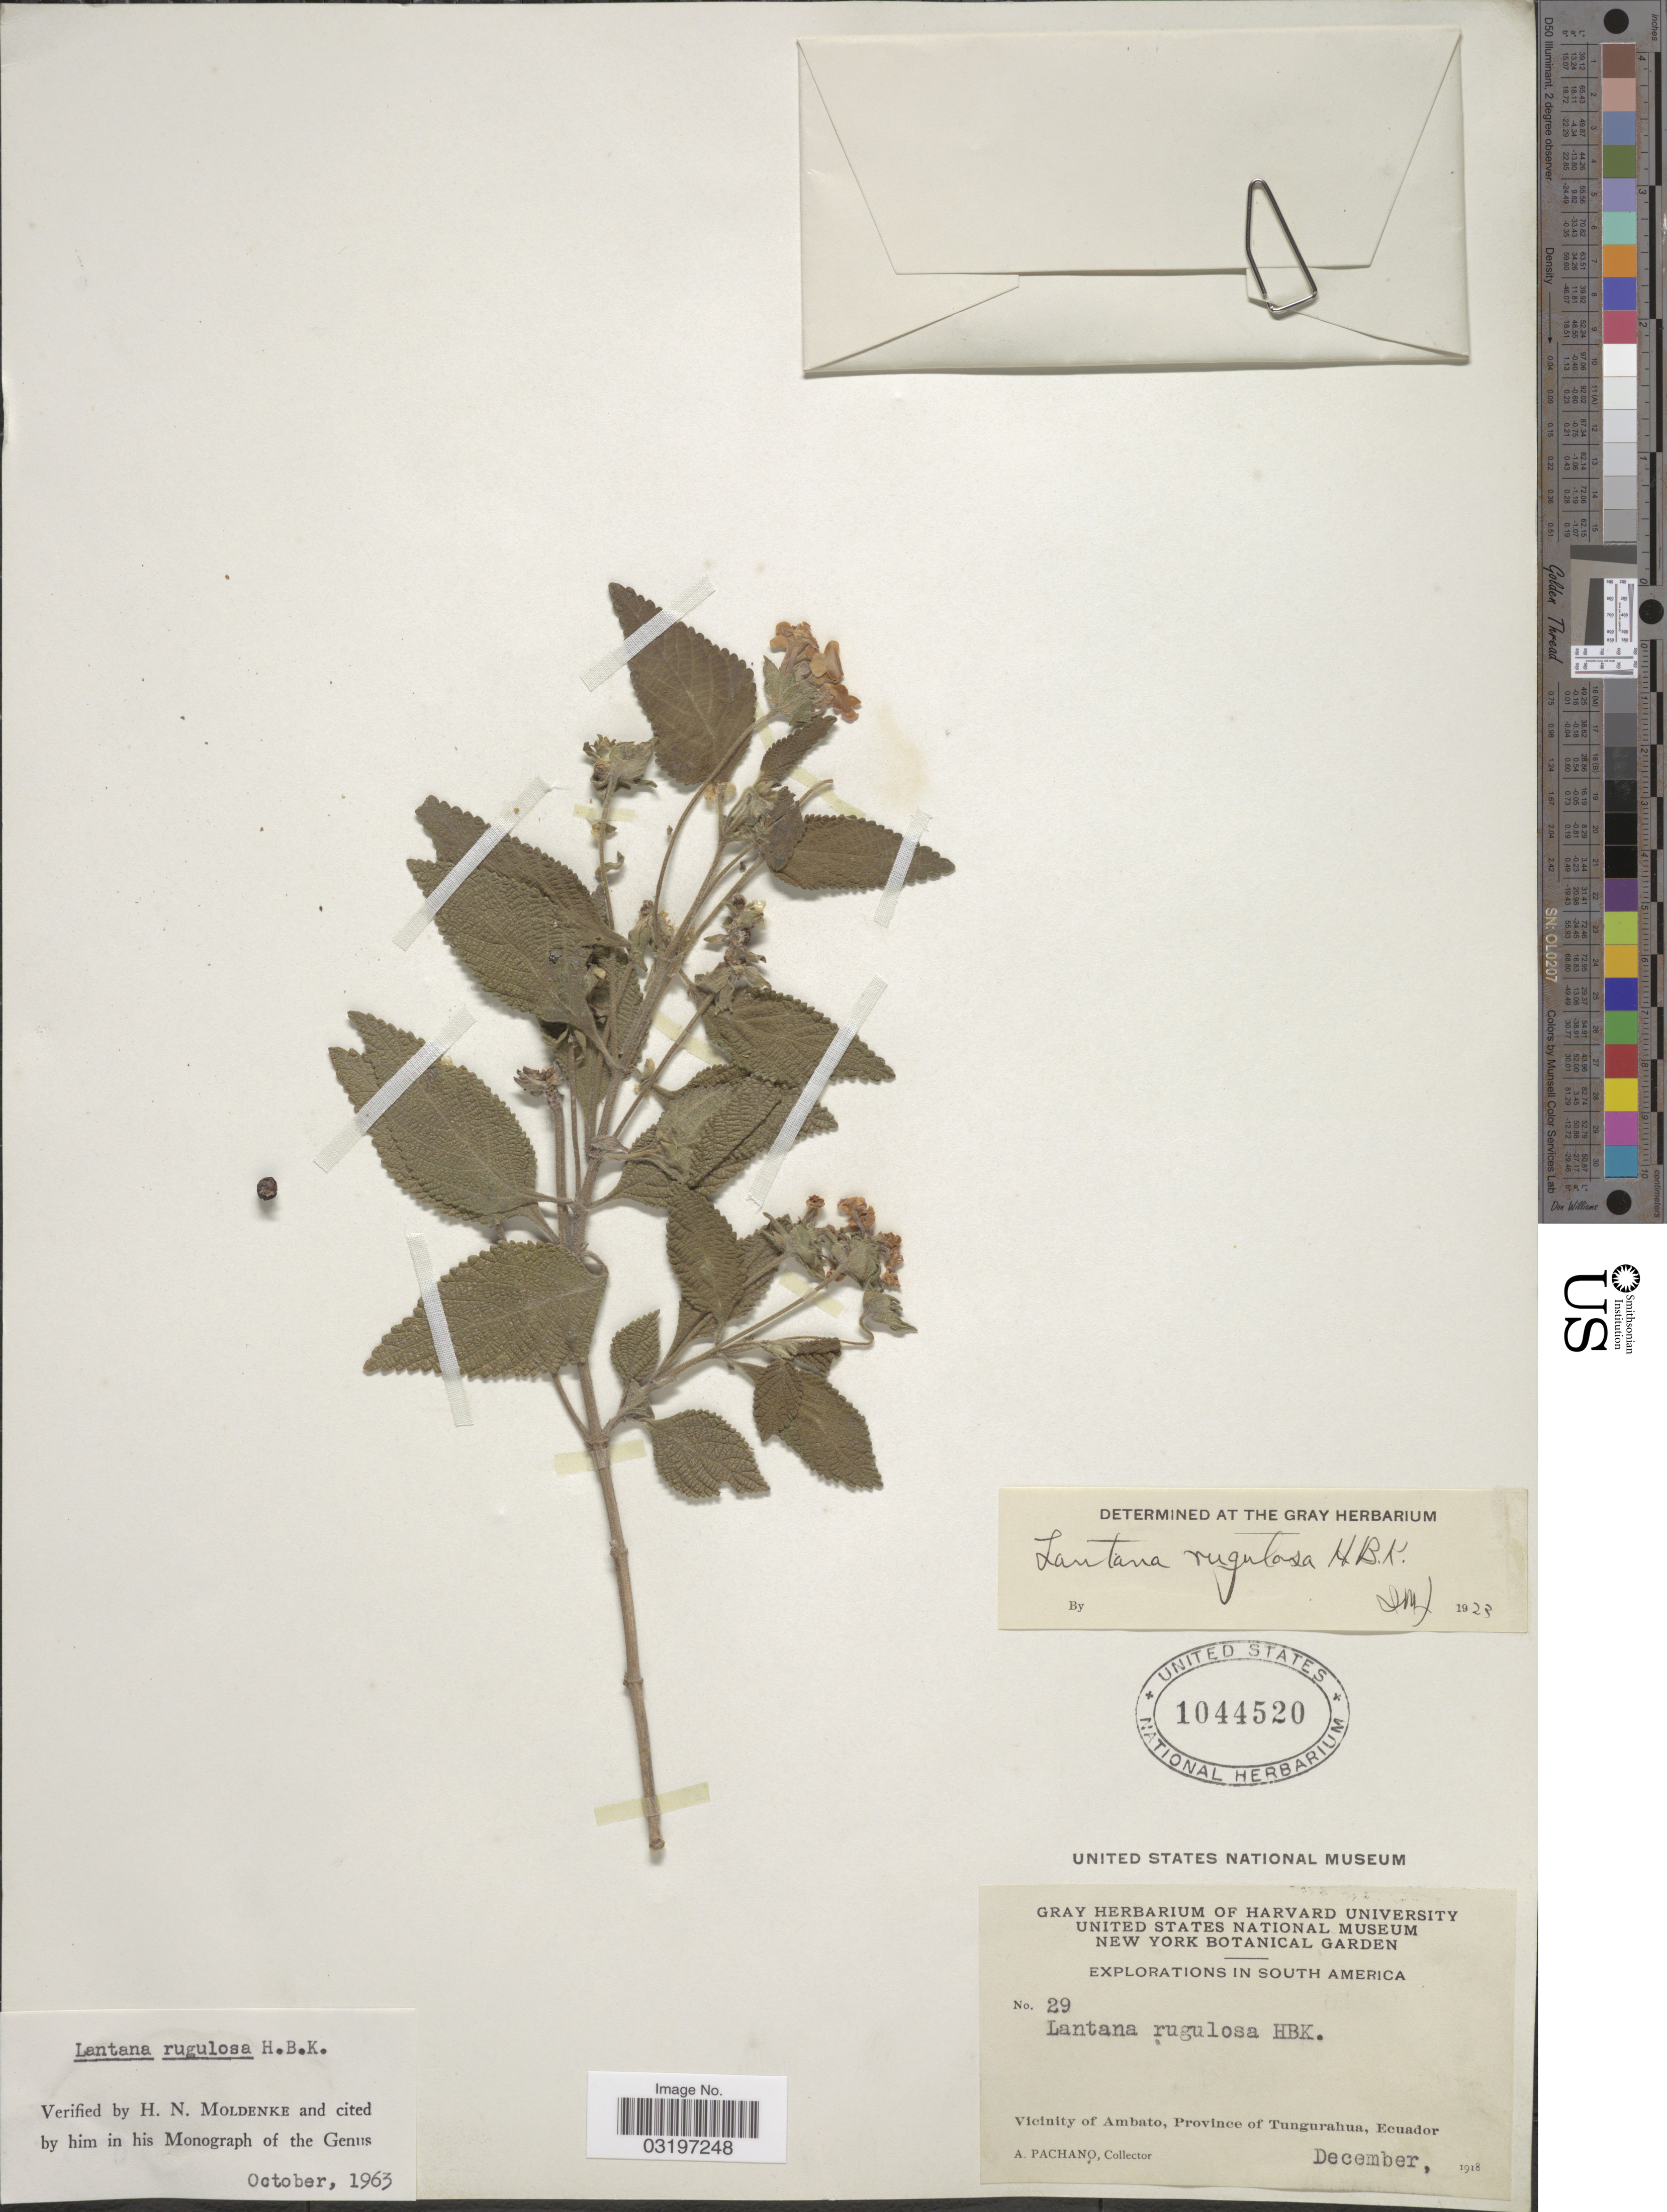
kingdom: Plantae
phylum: Tracheophyta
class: Magnoliopsida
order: Lamiales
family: Verbenaceae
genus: Lantana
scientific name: Lantana rugulosa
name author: Kunth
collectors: A. Pachano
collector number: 29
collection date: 1918-12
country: Ecuador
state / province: Tungurahua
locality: Vicinity of Ambato.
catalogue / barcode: US 1044520